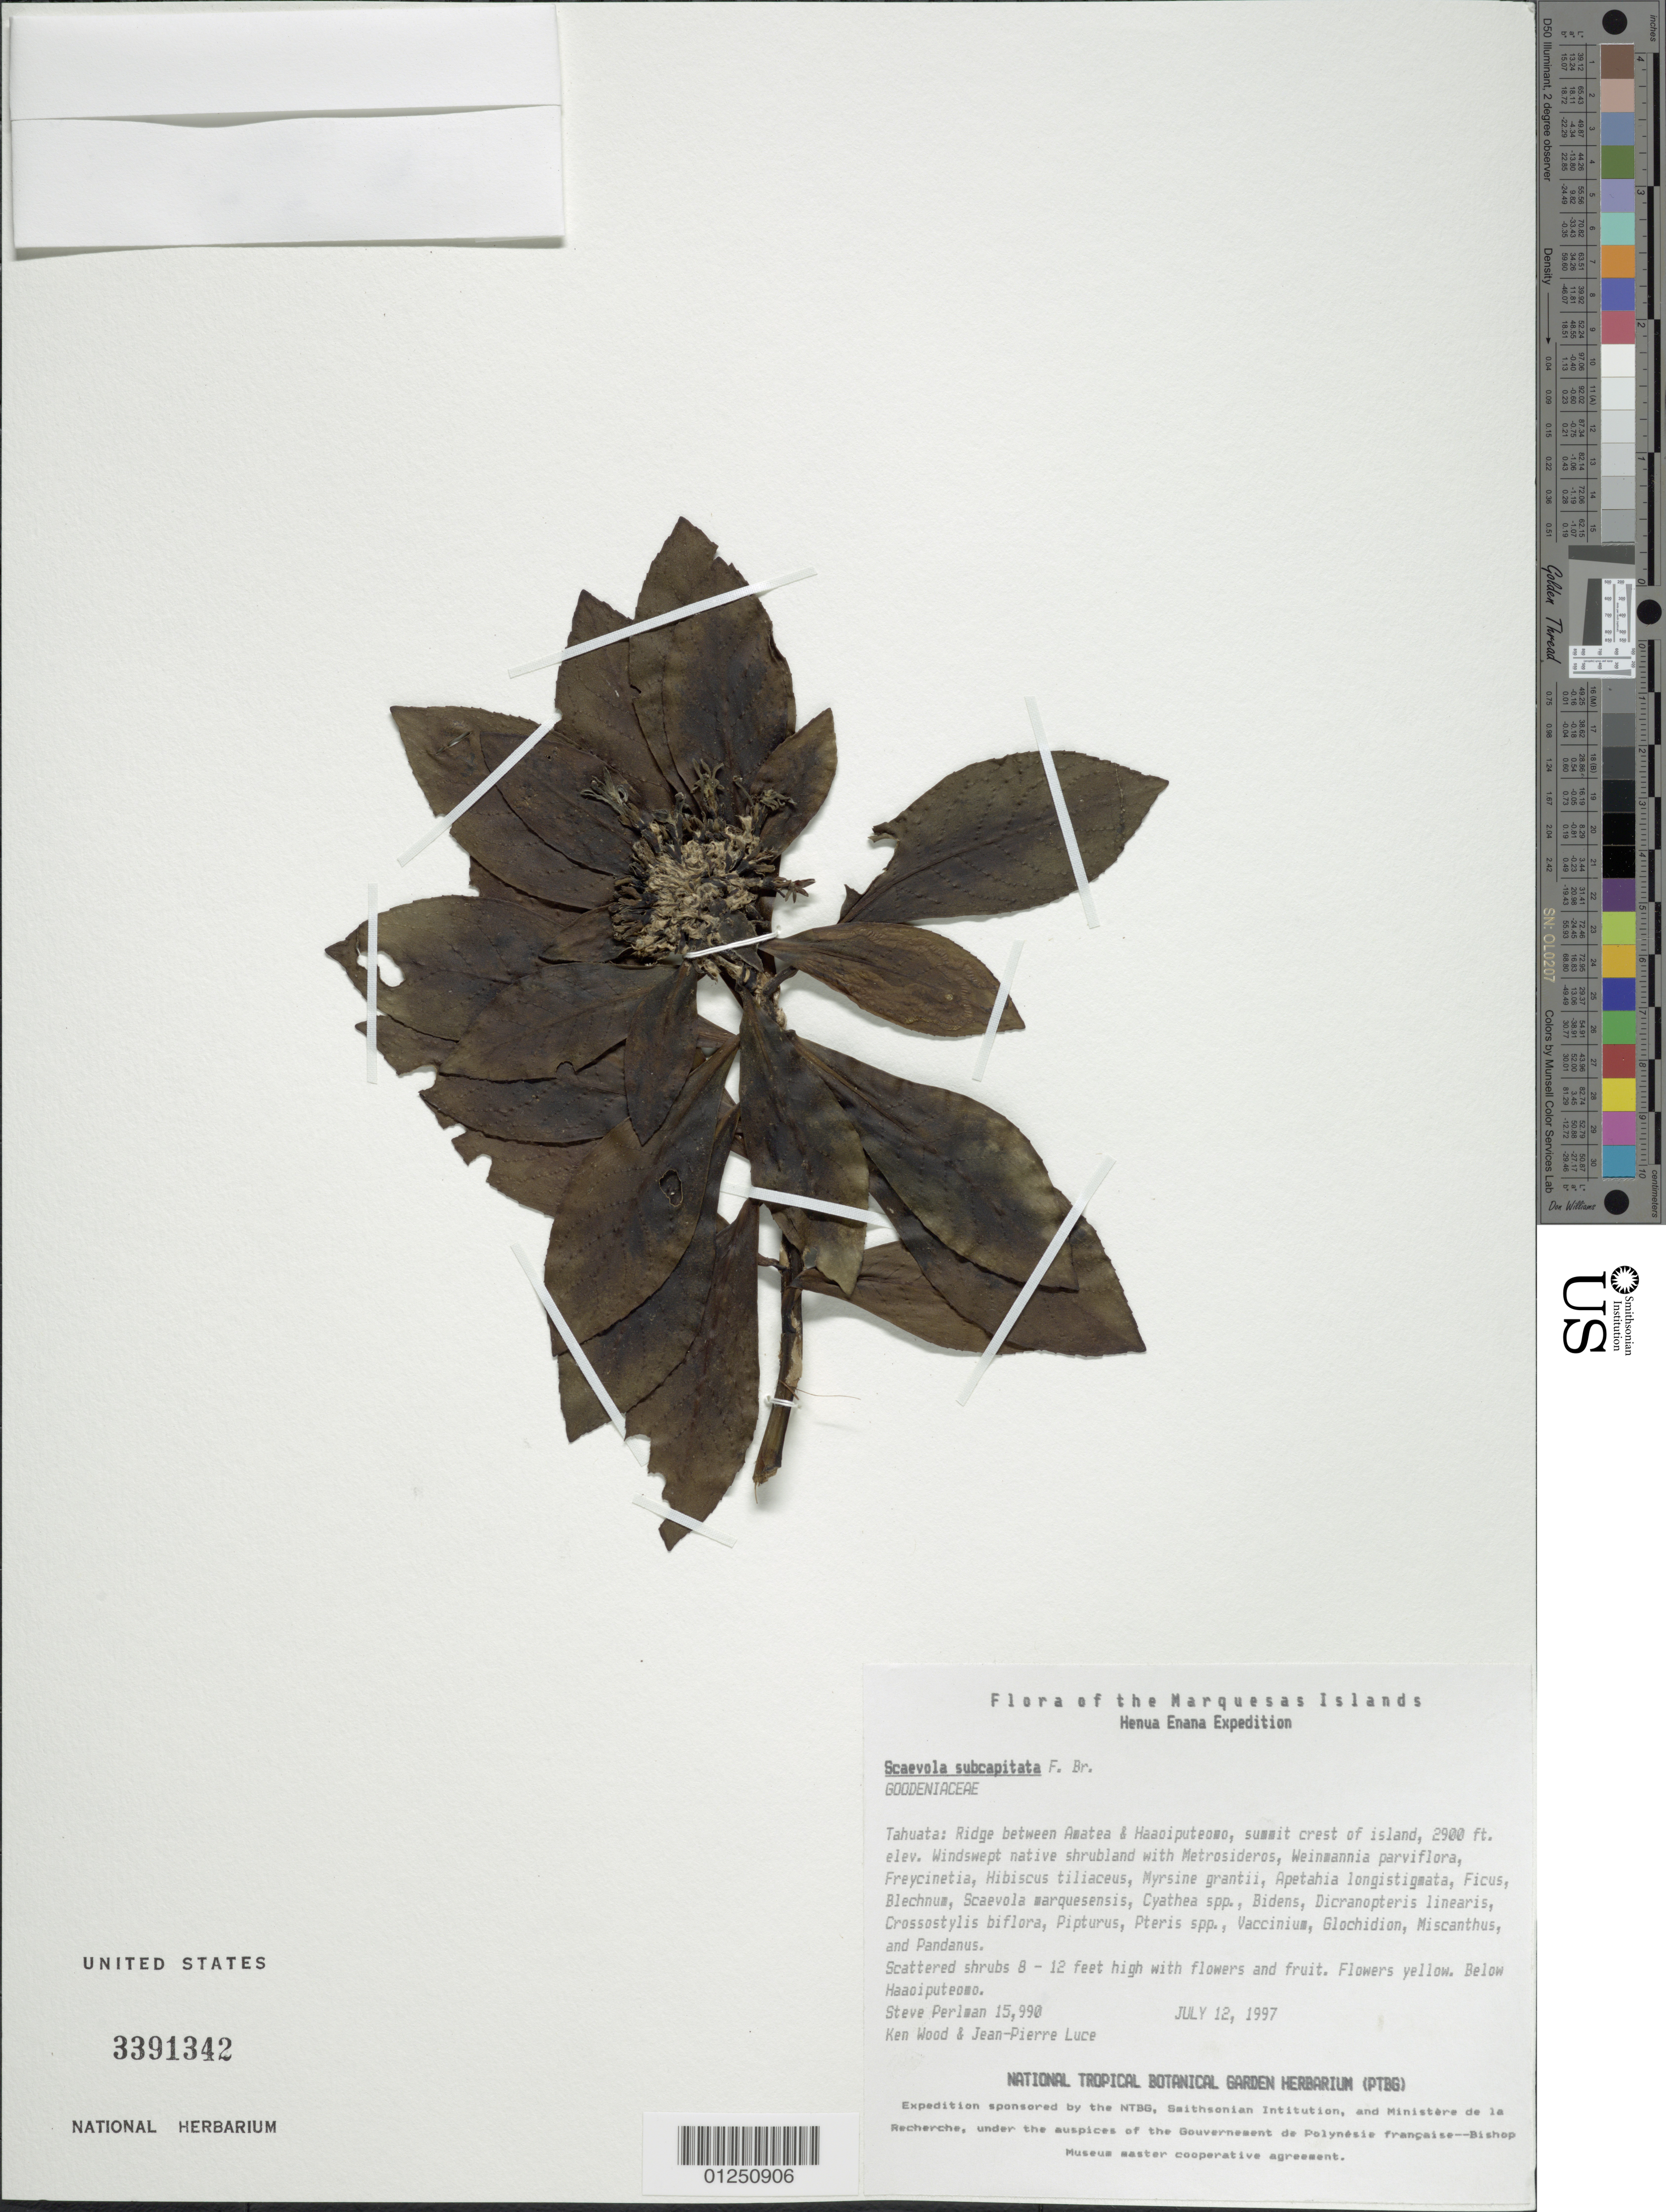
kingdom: Plantae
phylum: Tracheophyta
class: Magnoliopsida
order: Asterales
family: Goodeniaceae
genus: Scaevola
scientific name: Scaevola subcapitata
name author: F. Br.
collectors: S. P. Perlman, K. R. Wood & J. Luce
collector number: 15990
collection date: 1997-07-12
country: French Polynesia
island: Tahuata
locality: Ridge between Amatea & Haaoiputeomo, summit crest of island, below Haaoiputeomo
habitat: Windswept native shrubland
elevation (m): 884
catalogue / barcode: US 3391342